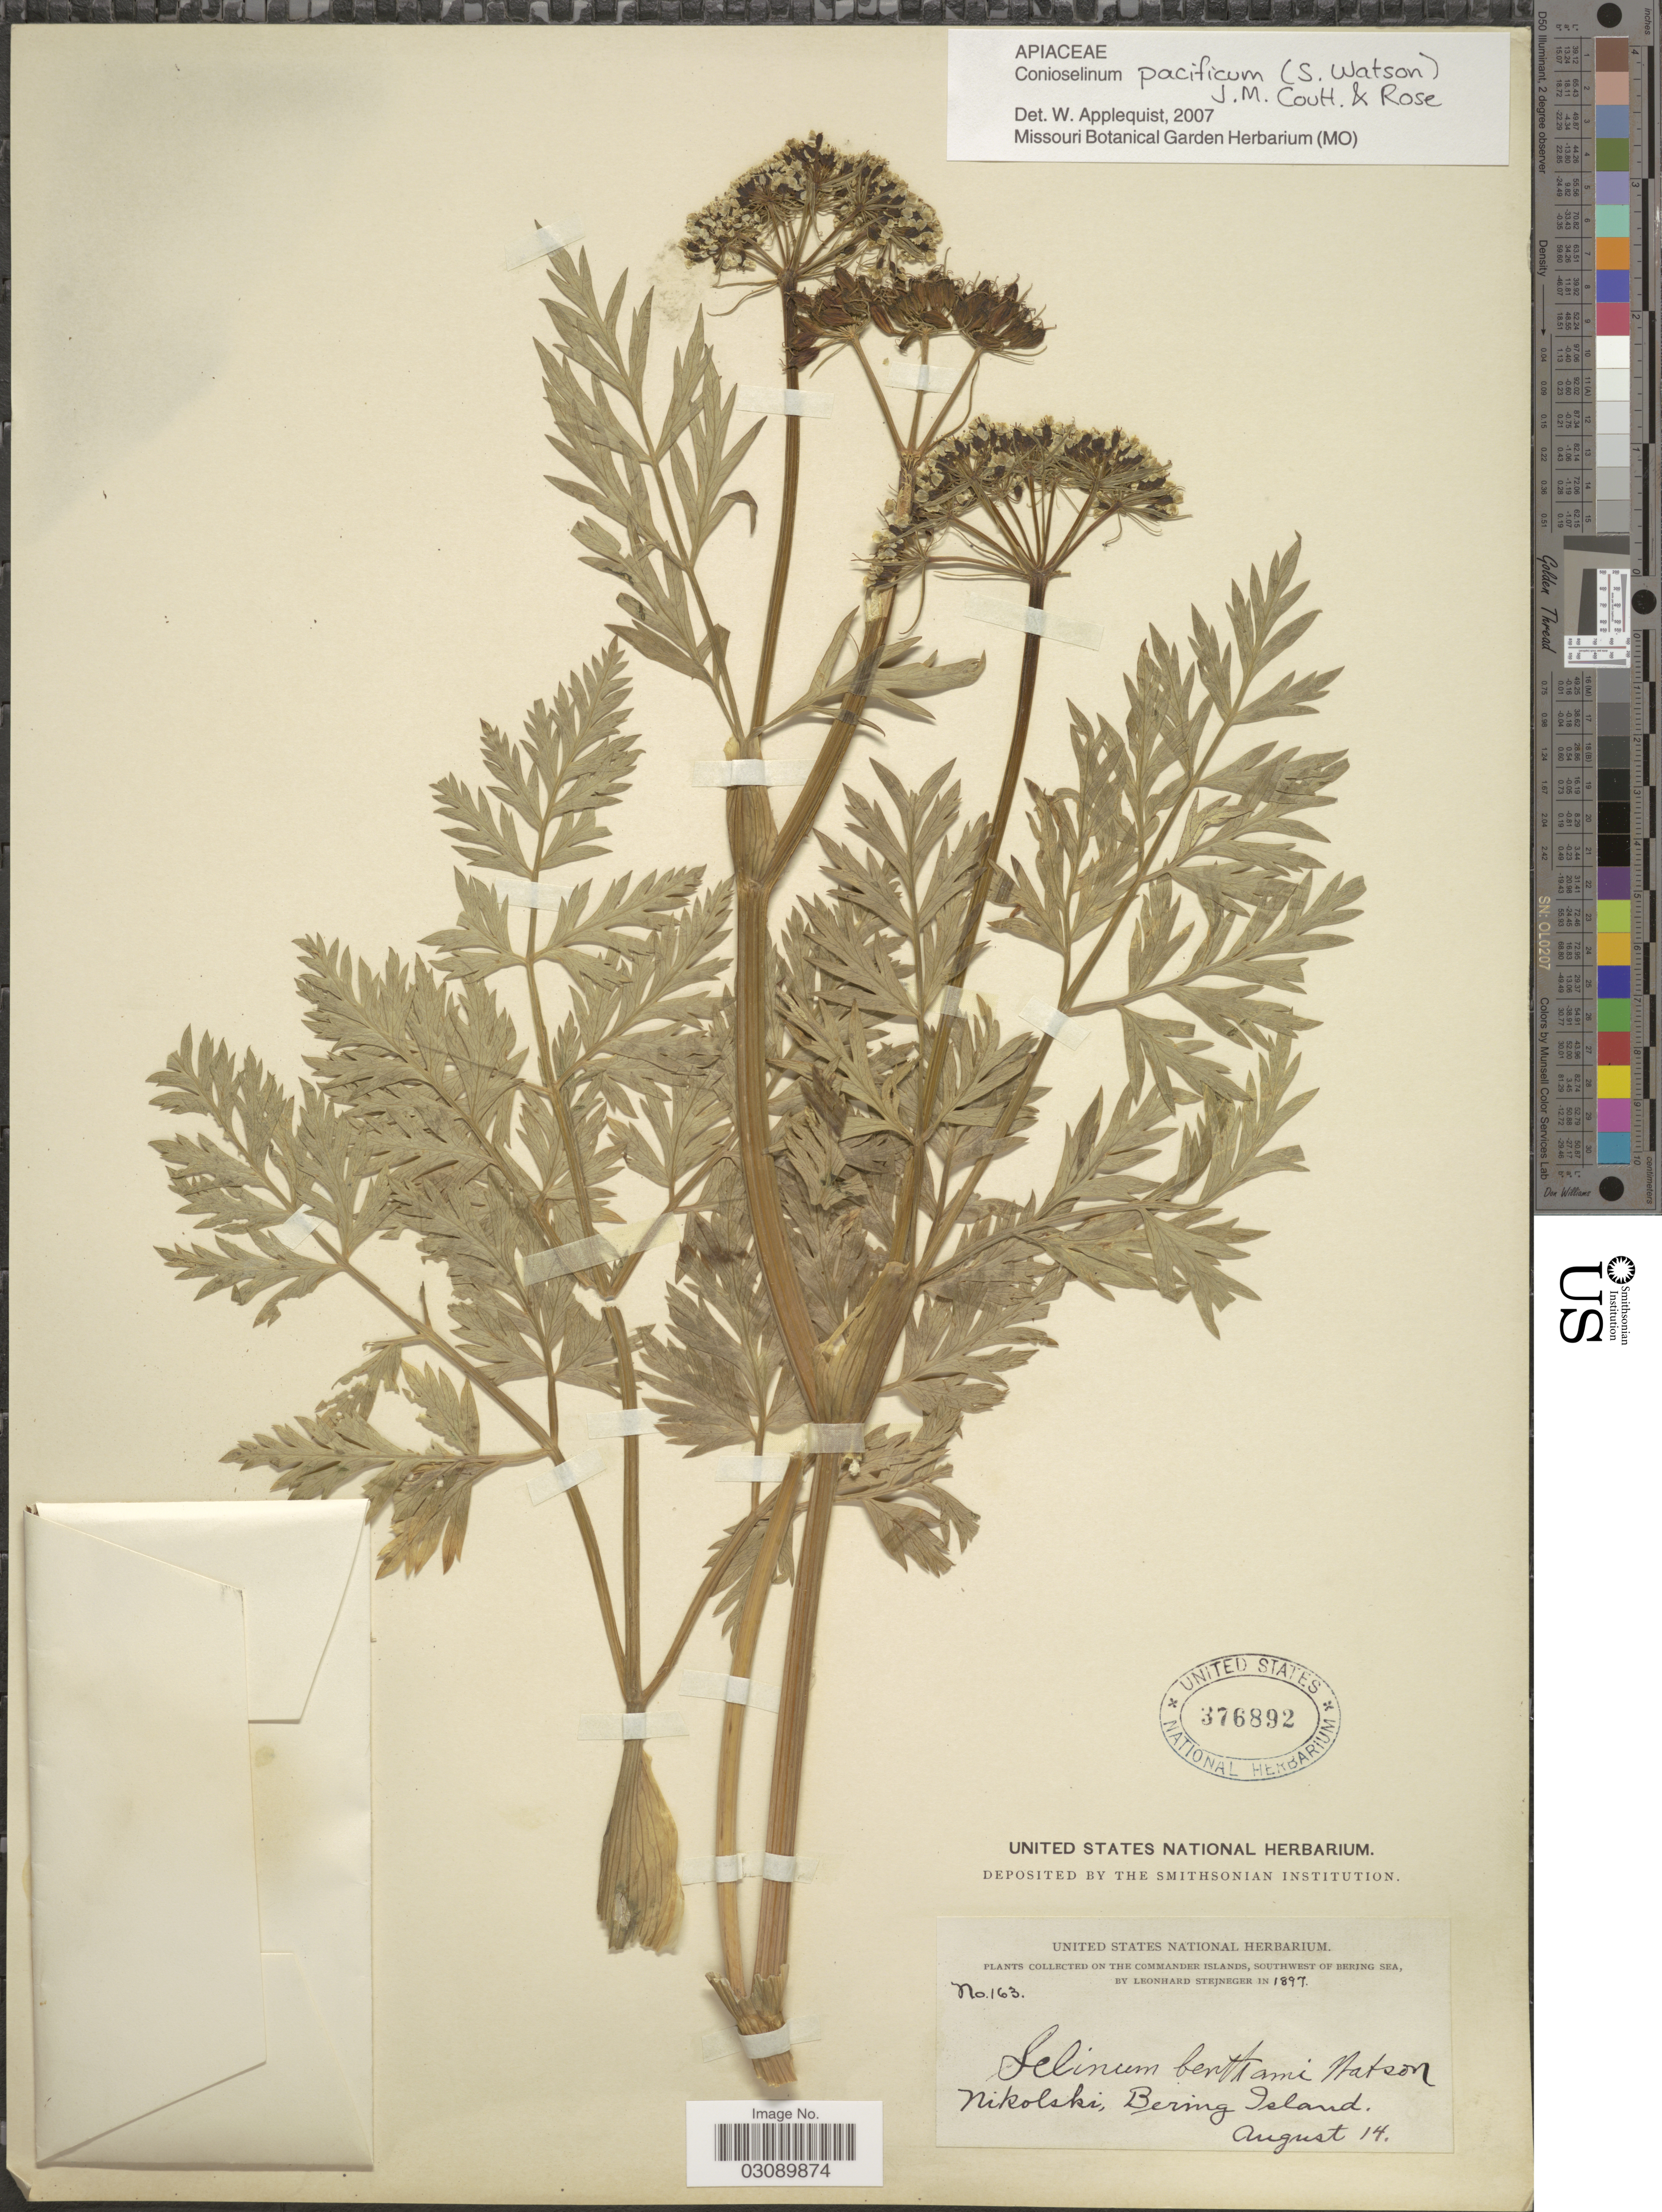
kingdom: Plantae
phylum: Tracheophyta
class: Magnoliopsida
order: Apiales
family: Apiaceae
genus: Conioselinum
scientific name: Conioselinum pacificum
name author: (S. Watson) J.M. Coult. & Rose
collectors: L. Stejneger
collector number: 163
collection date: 1897-08-14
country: Russian Federation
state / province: Kamchatka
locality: On the Commander Islands, Southwest of Bering Sea, Nikolski, Bering Island.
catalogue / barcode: US 376892